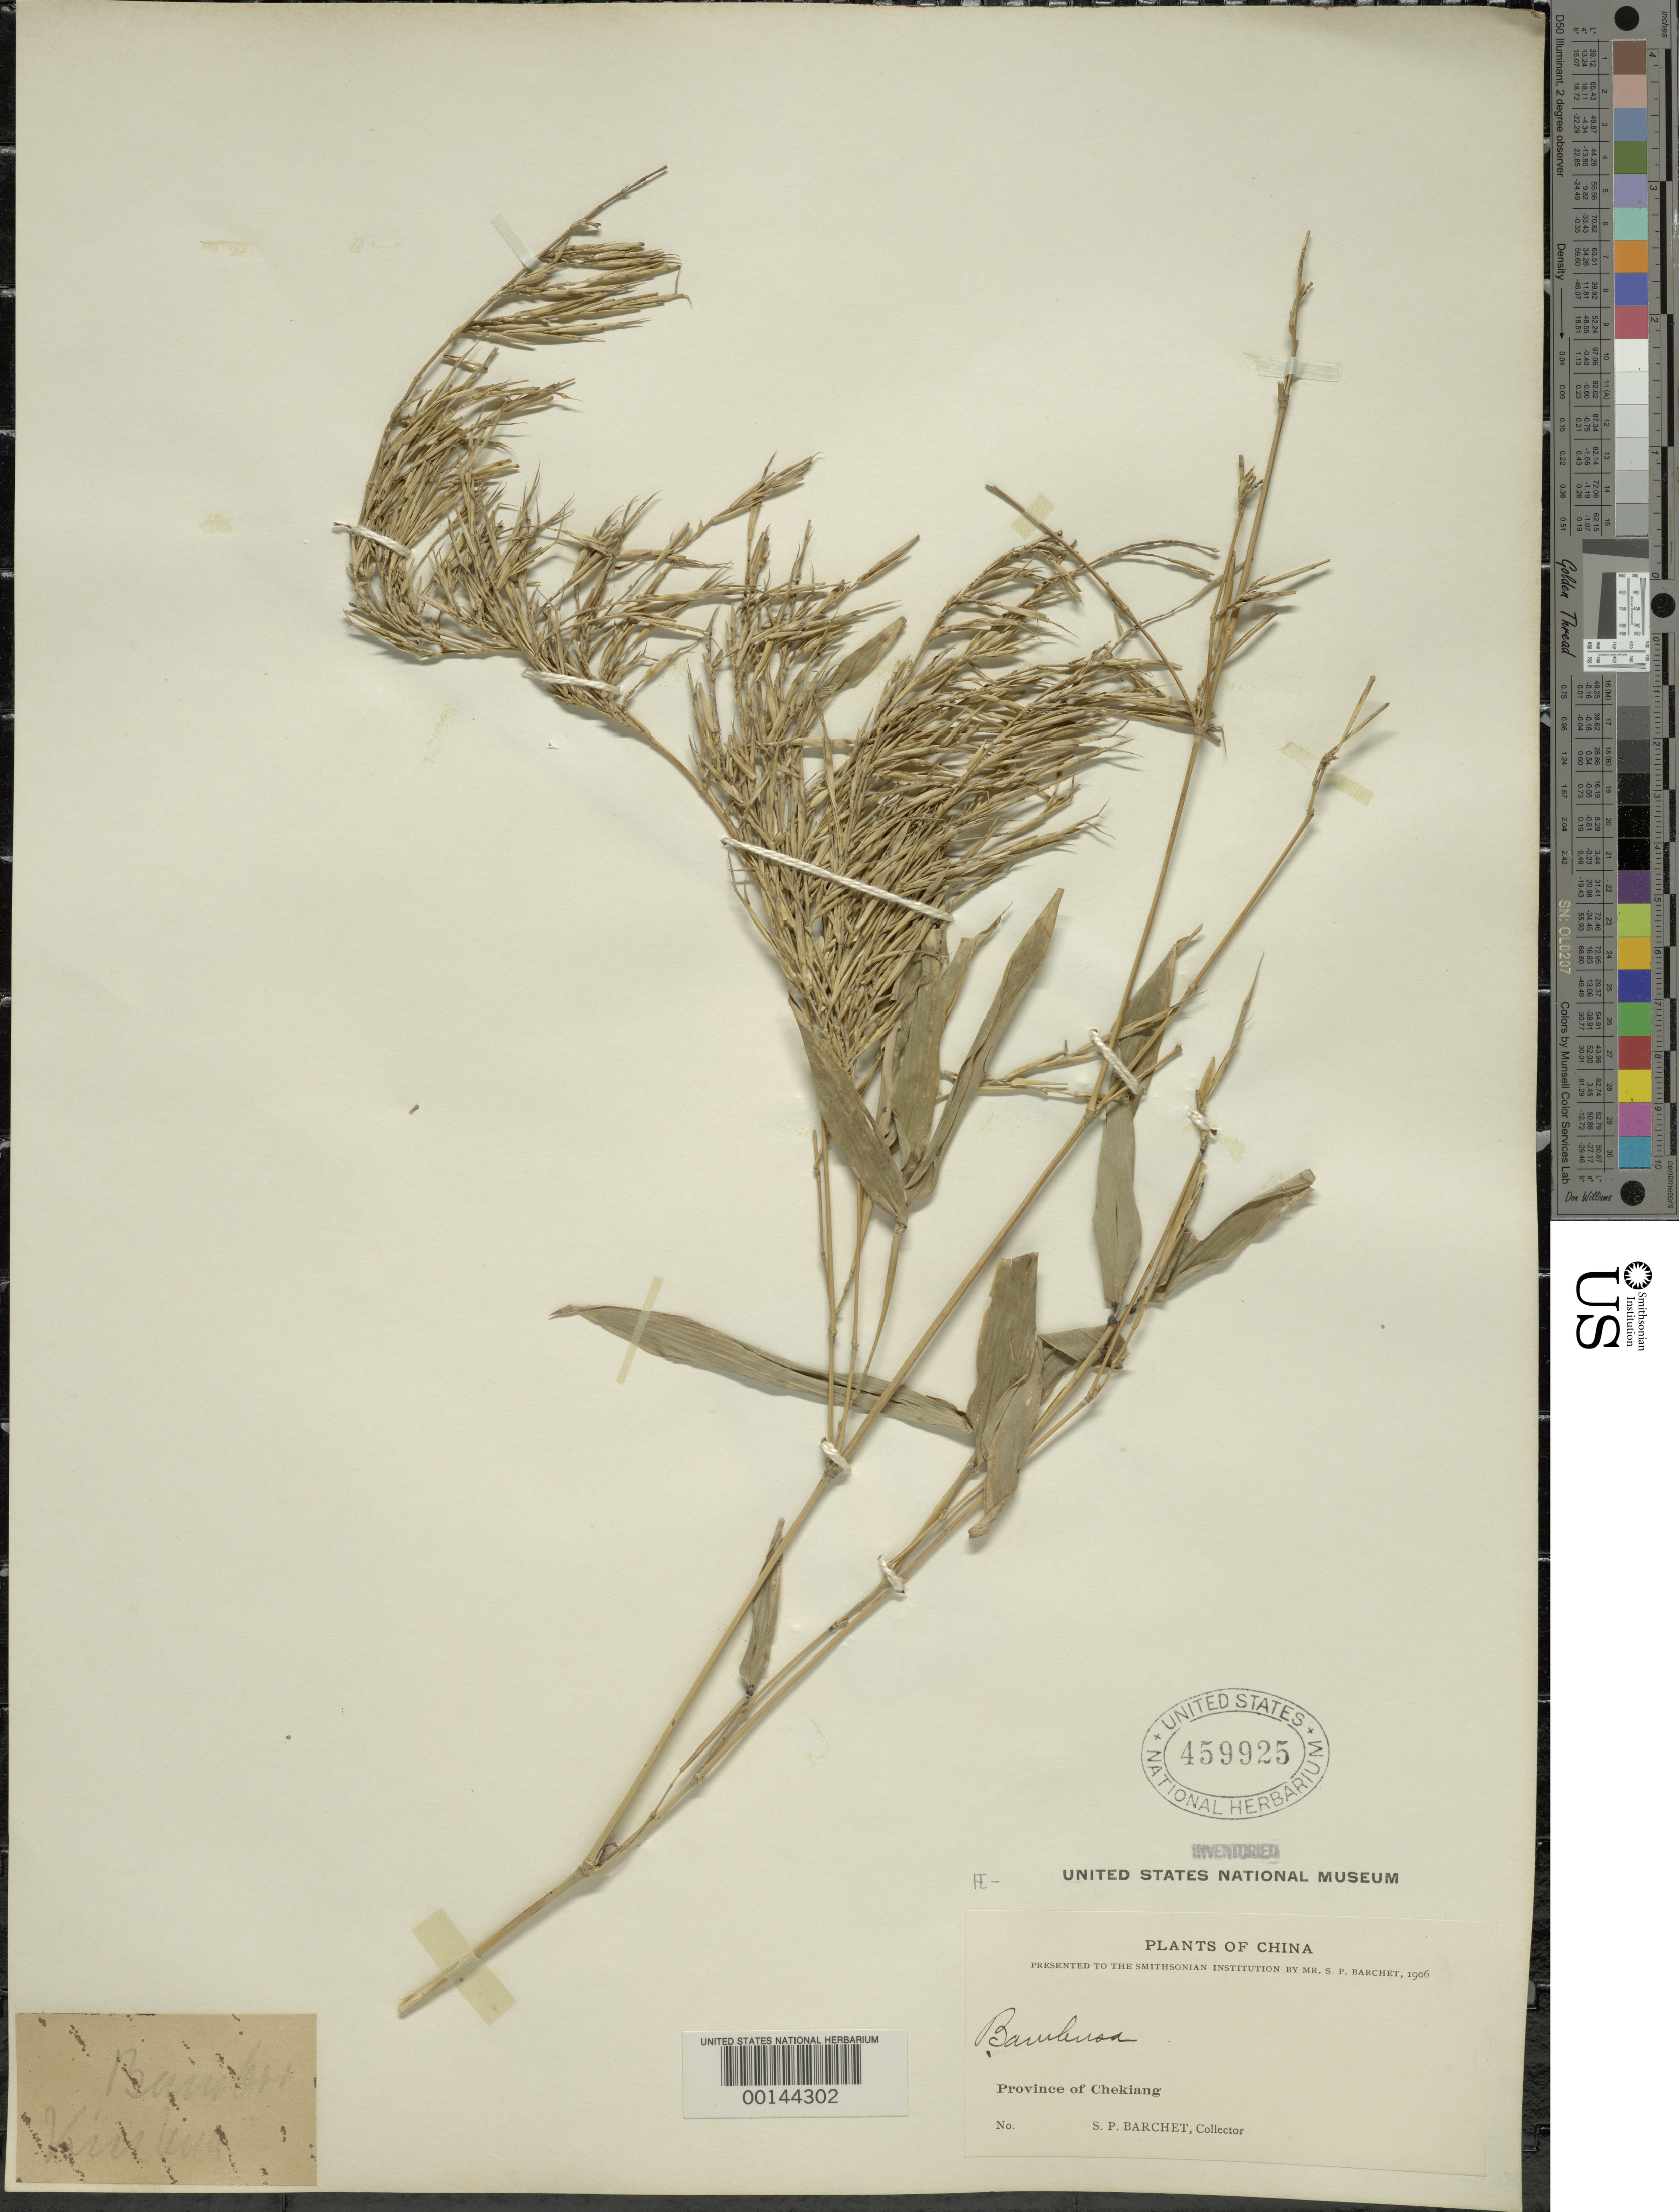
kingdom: Plantae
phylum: Tracheophyta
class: Liliopsida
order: Poales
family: Poaceae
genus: Phyllostachys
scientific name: Phyllostachys sp.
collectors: S. P. Barchet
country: China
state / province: Zhejiang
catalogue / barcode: US 459925